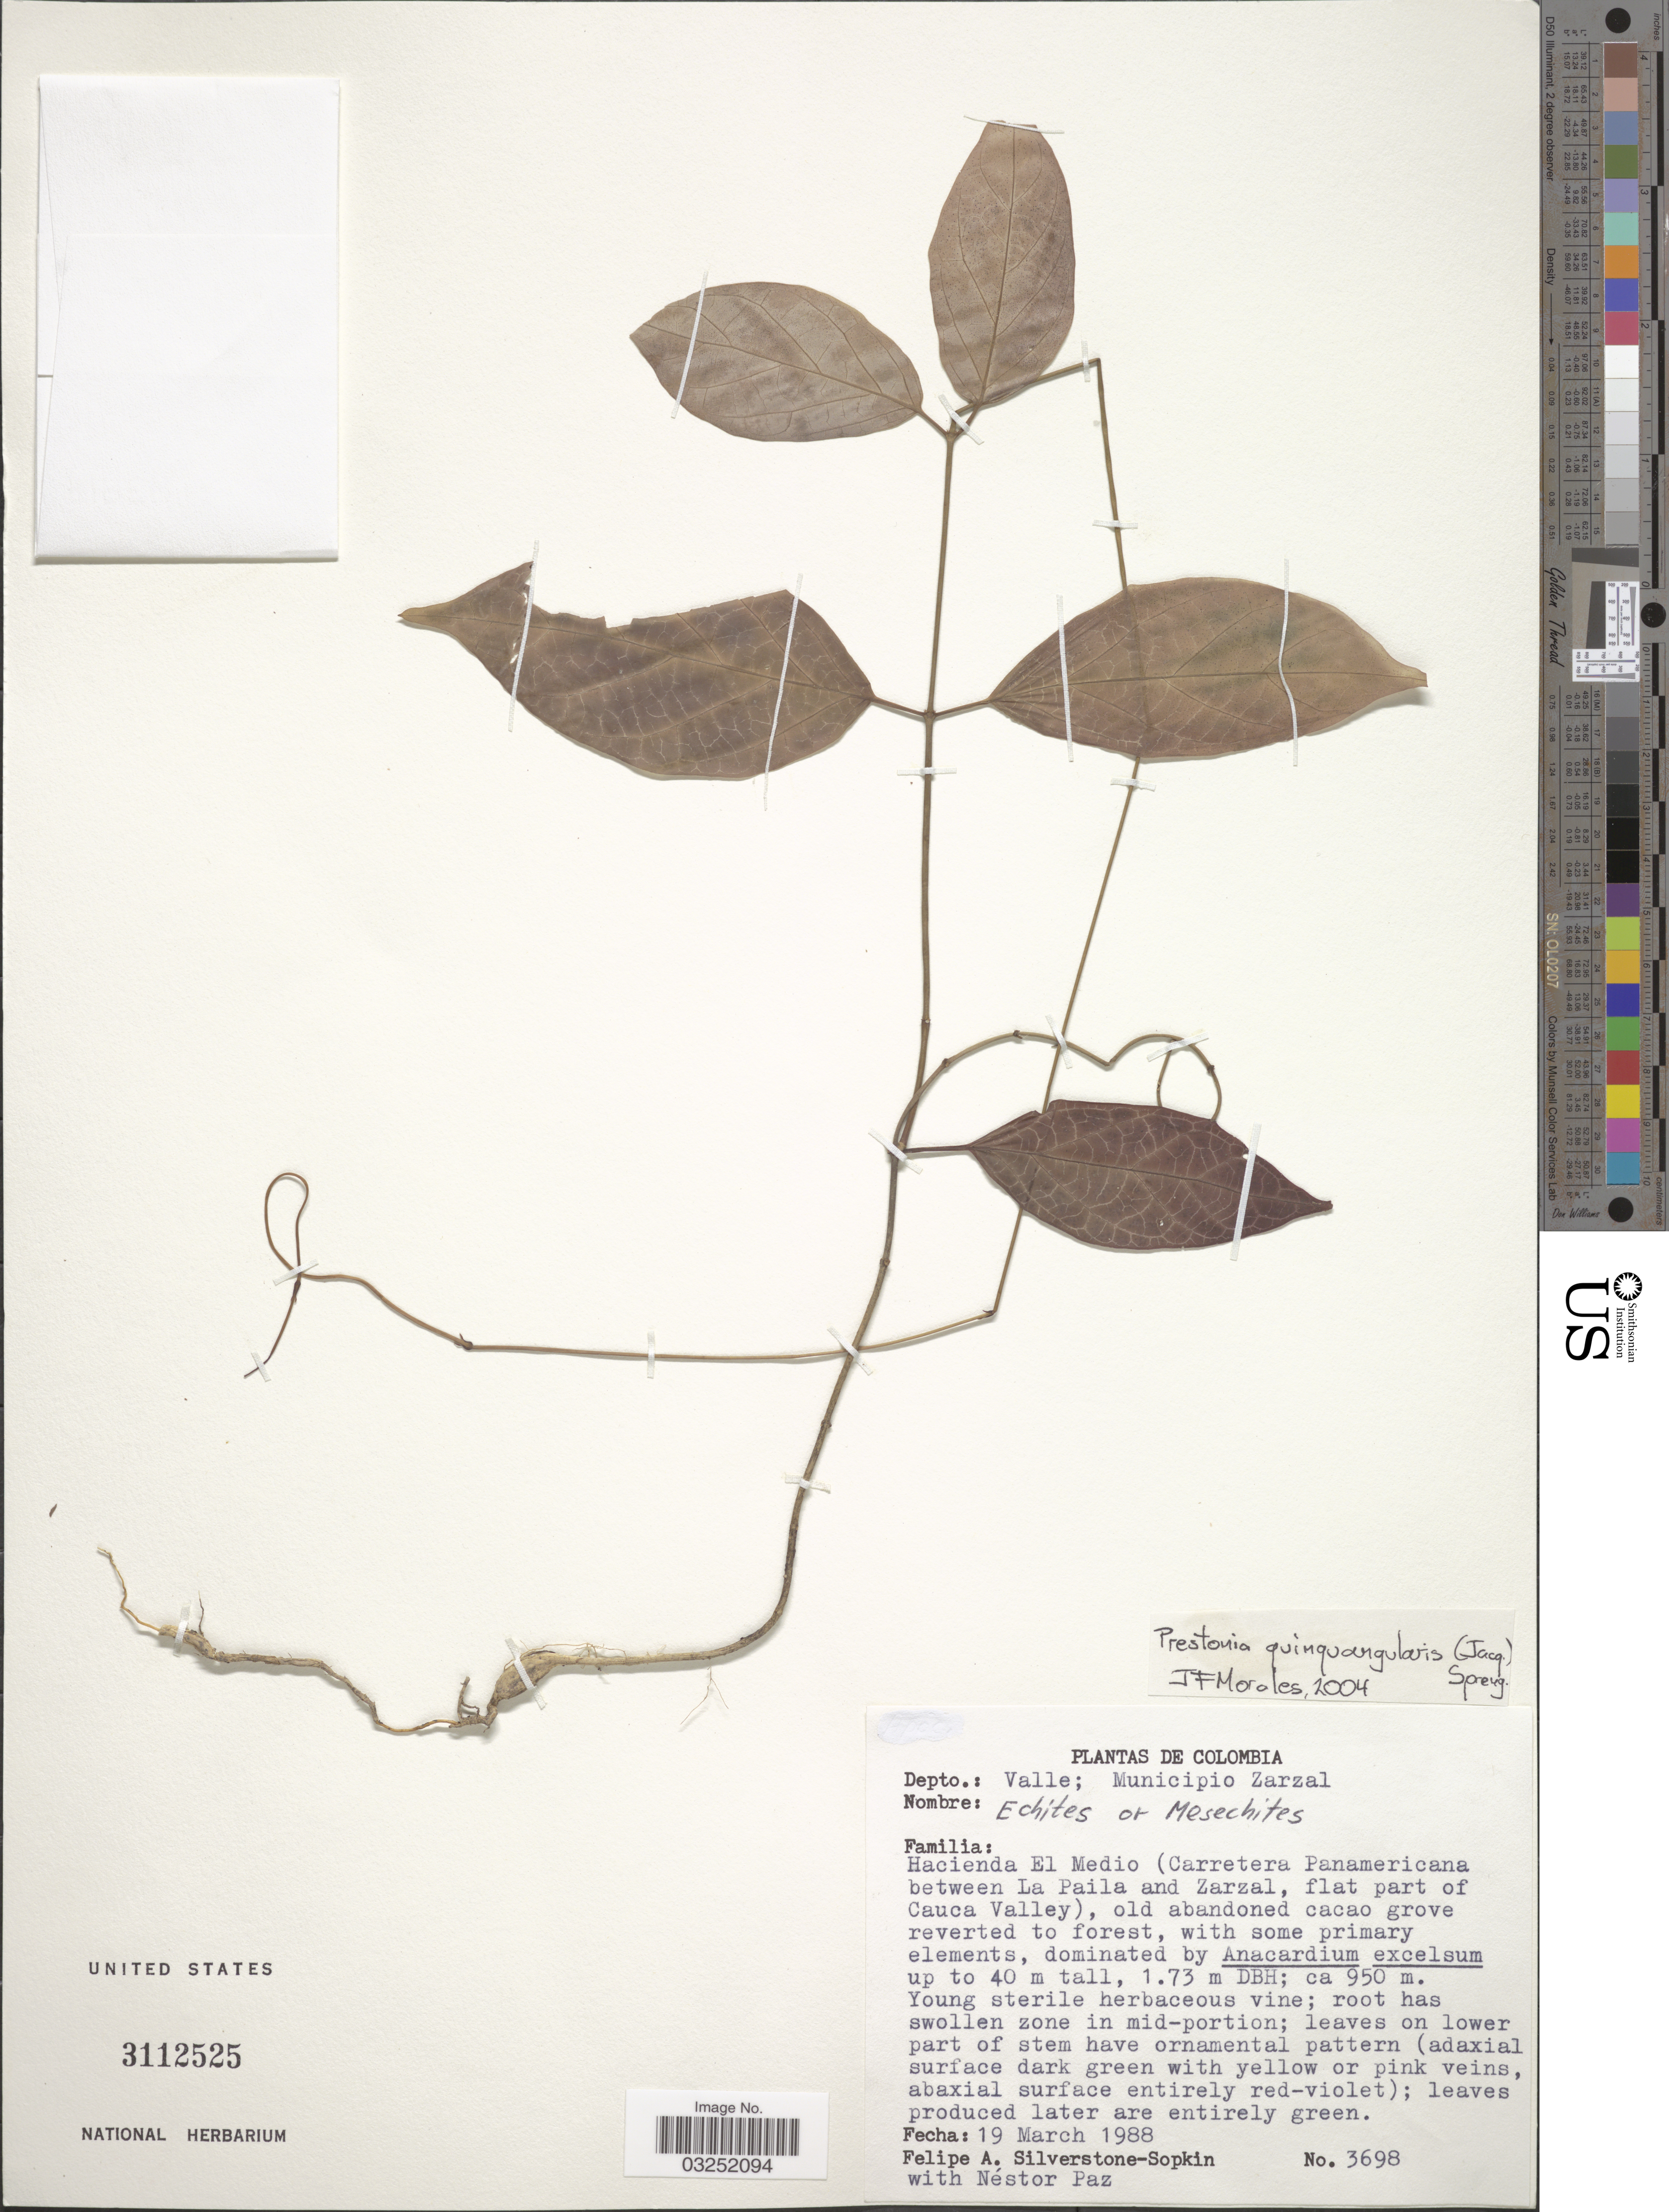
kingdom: Plantae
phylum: Tracheophyta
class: Magnoliopsida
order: Gentianales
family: Apocynaceae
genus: Prestonia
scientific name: Prestonia quinquangularis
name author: (Jacq.) Spreng.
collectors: P. A. Silverstone-Sopkin & N. Paz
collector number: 3698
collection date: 1988-03-19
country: Colombia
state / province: Valle del Cauca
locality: Valle; Municipio Zarzal, Hacienda El Medio (Carretera Panamericana between La Paila and Zarzal, flat part of Cauca Valley).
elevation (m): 950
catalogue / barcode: US 3112525